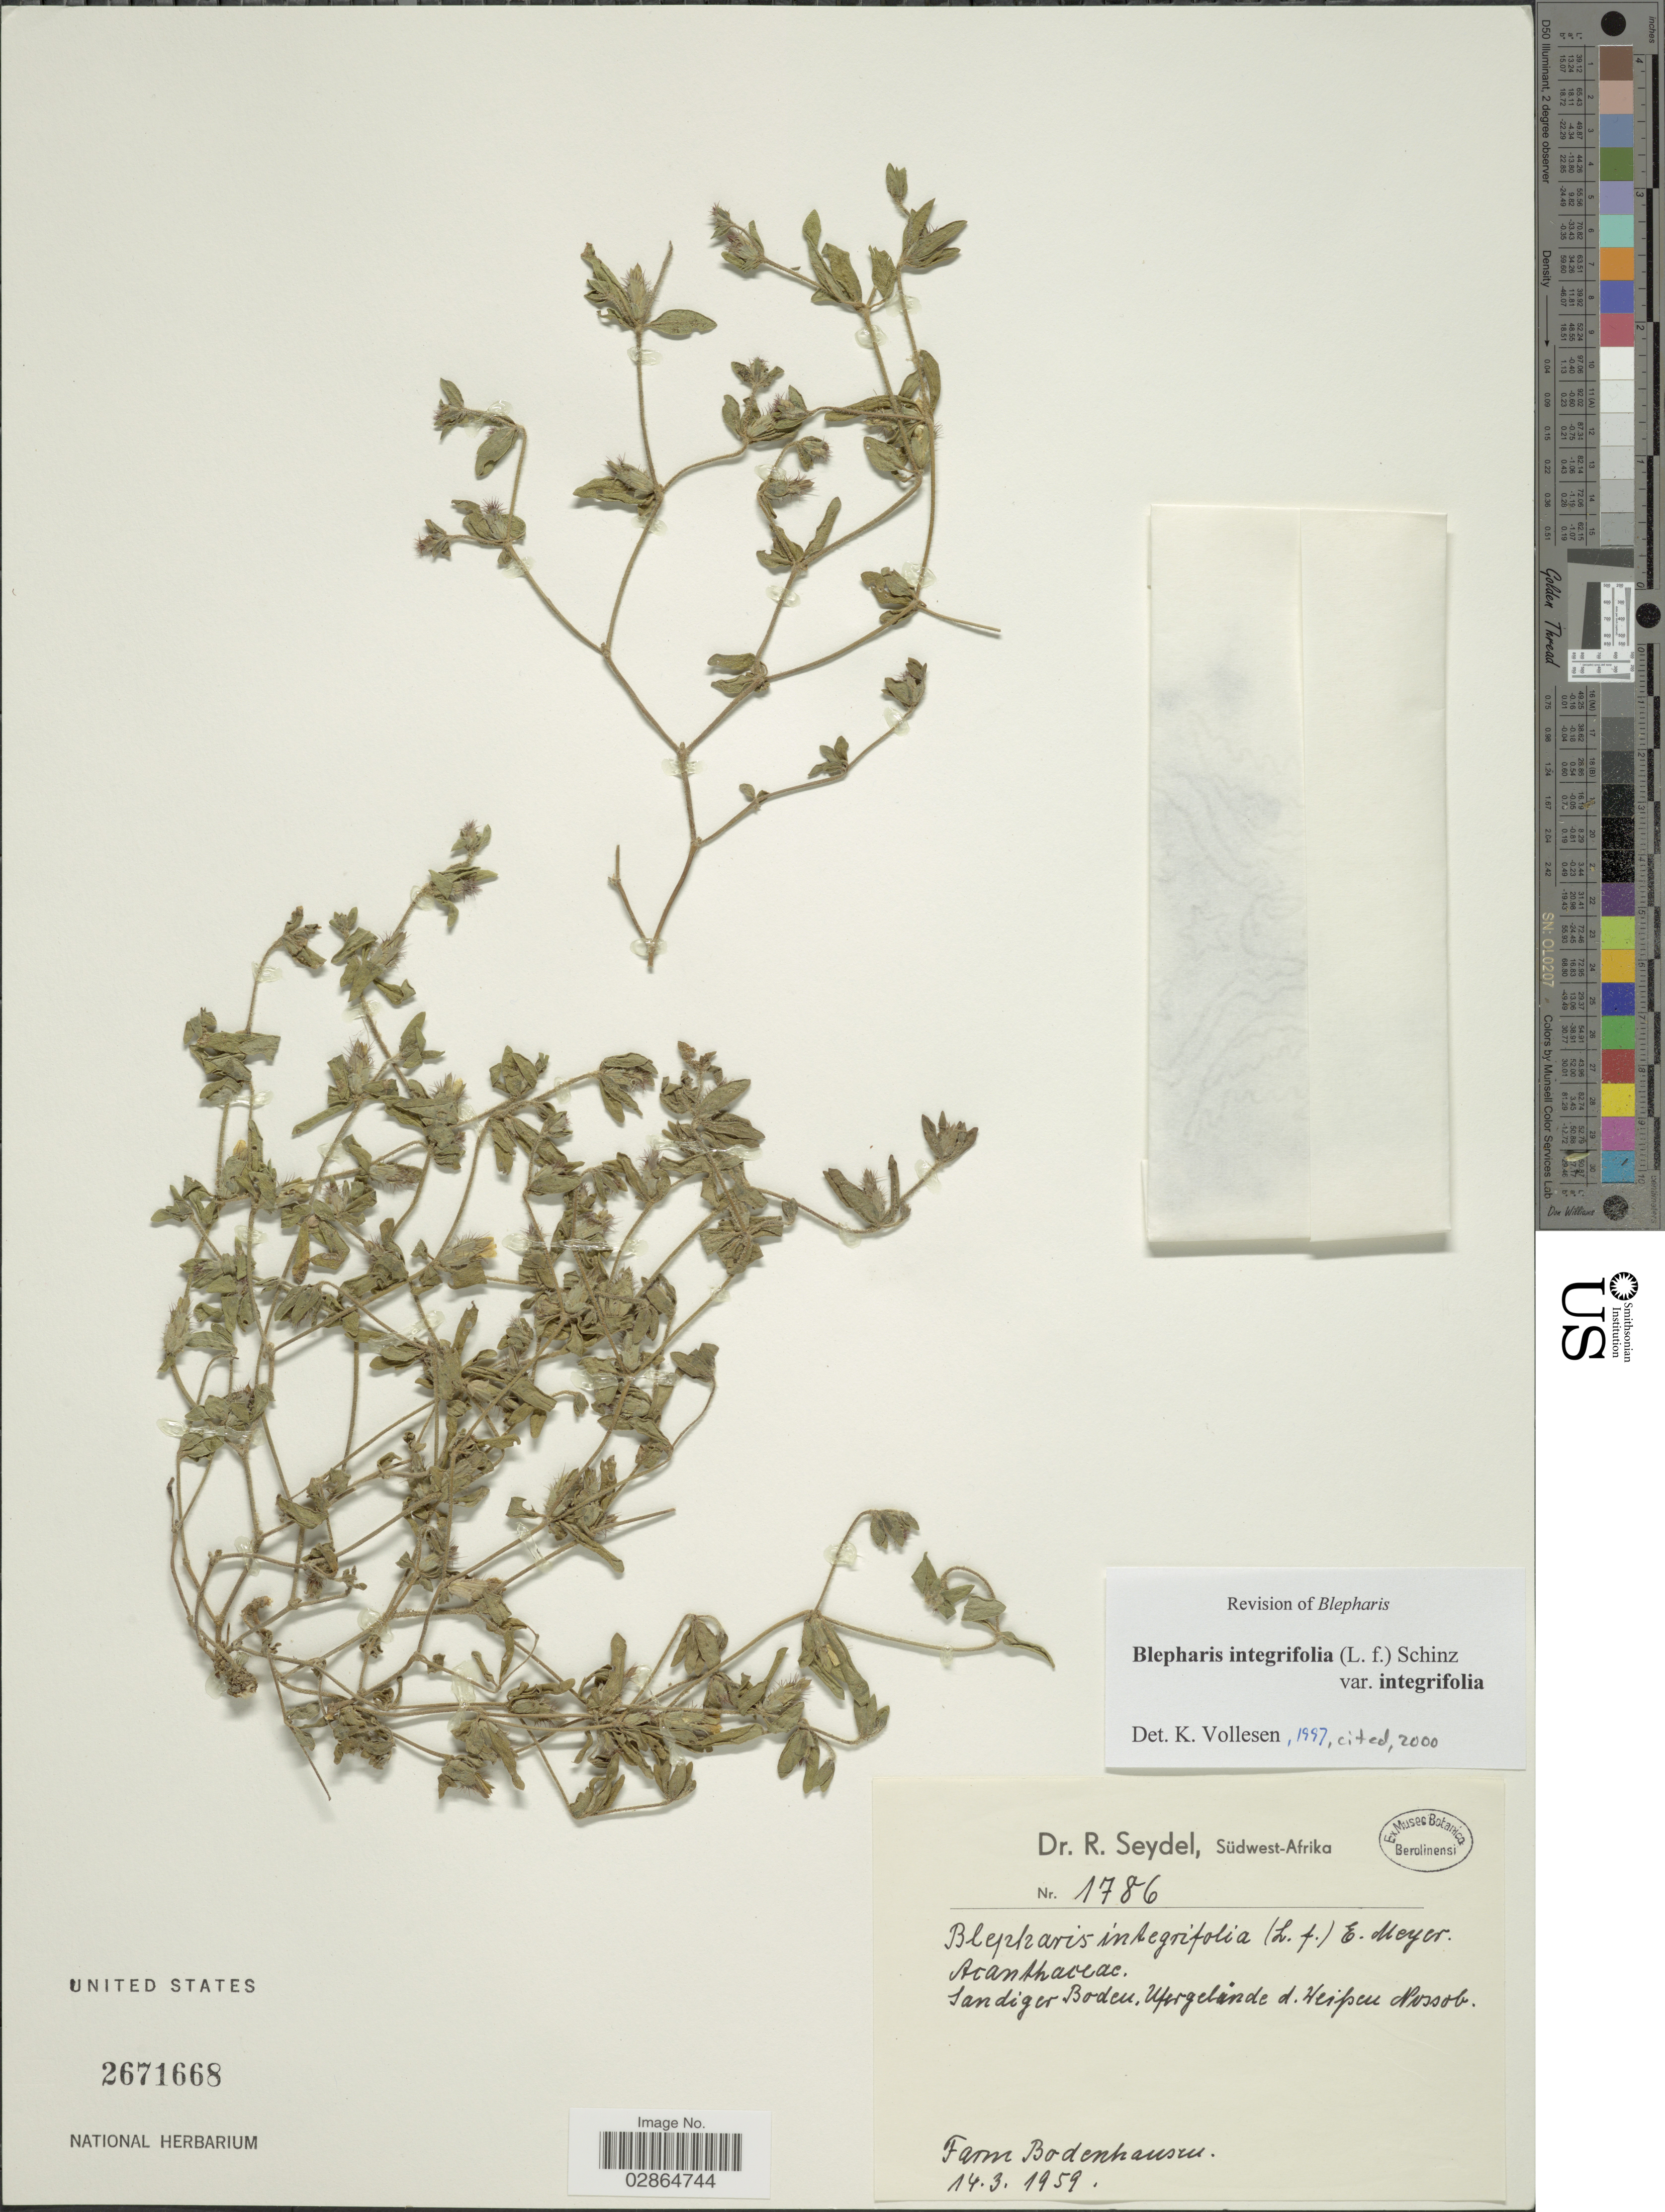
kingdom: Plantae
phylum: Tracheophyta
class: Magnoliopsida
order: Lamiales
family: Acanthaceae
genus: Blepharis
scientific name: Blepharis integrifolia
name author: (L. f.) E. Mey. & Drège ex Schinz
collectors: R. Seydel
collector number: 1786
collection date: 1959-03-14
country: Namibia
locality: Südwest-Afrika, Farm Bodenhausen.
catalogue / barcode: US 2671668